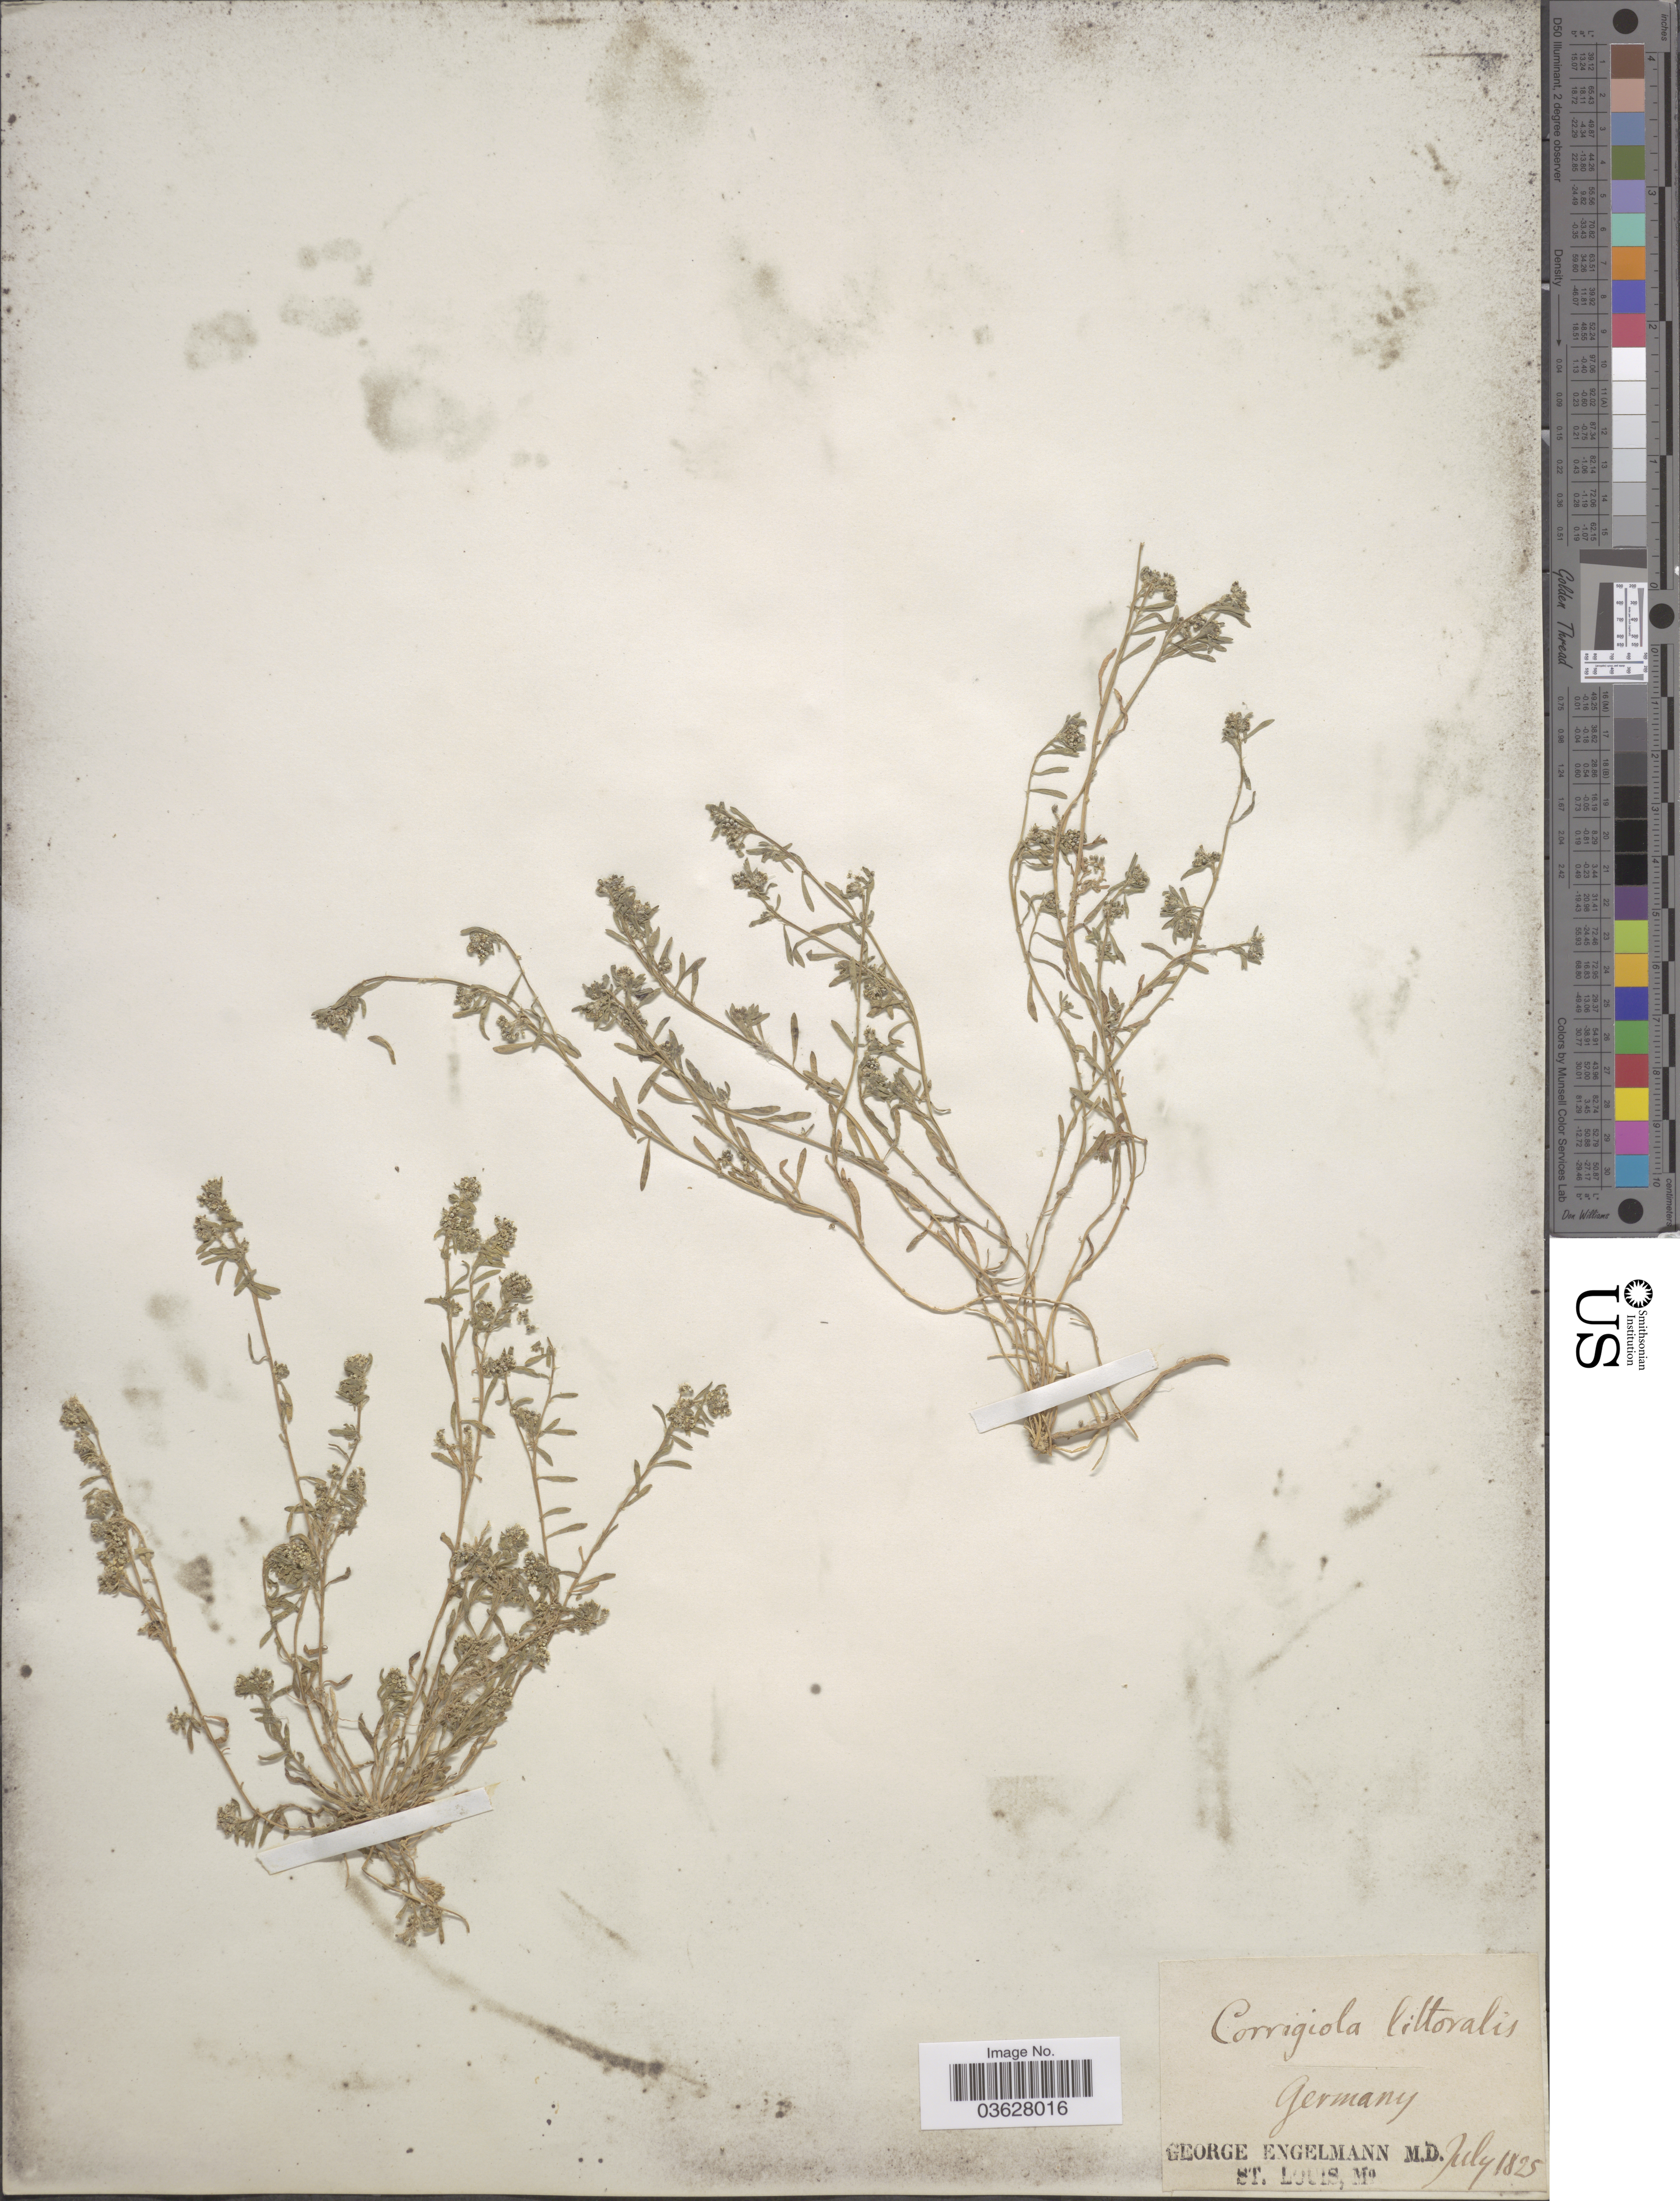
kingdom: Plantae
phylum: Tracheophyta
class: Magnoliopsida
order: Caryophyllales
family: Caryophyllaceae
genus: Corrigiola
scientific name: Corrigiola litoralis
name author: L.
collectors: G. Engelmann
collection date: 1825-07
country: Germany